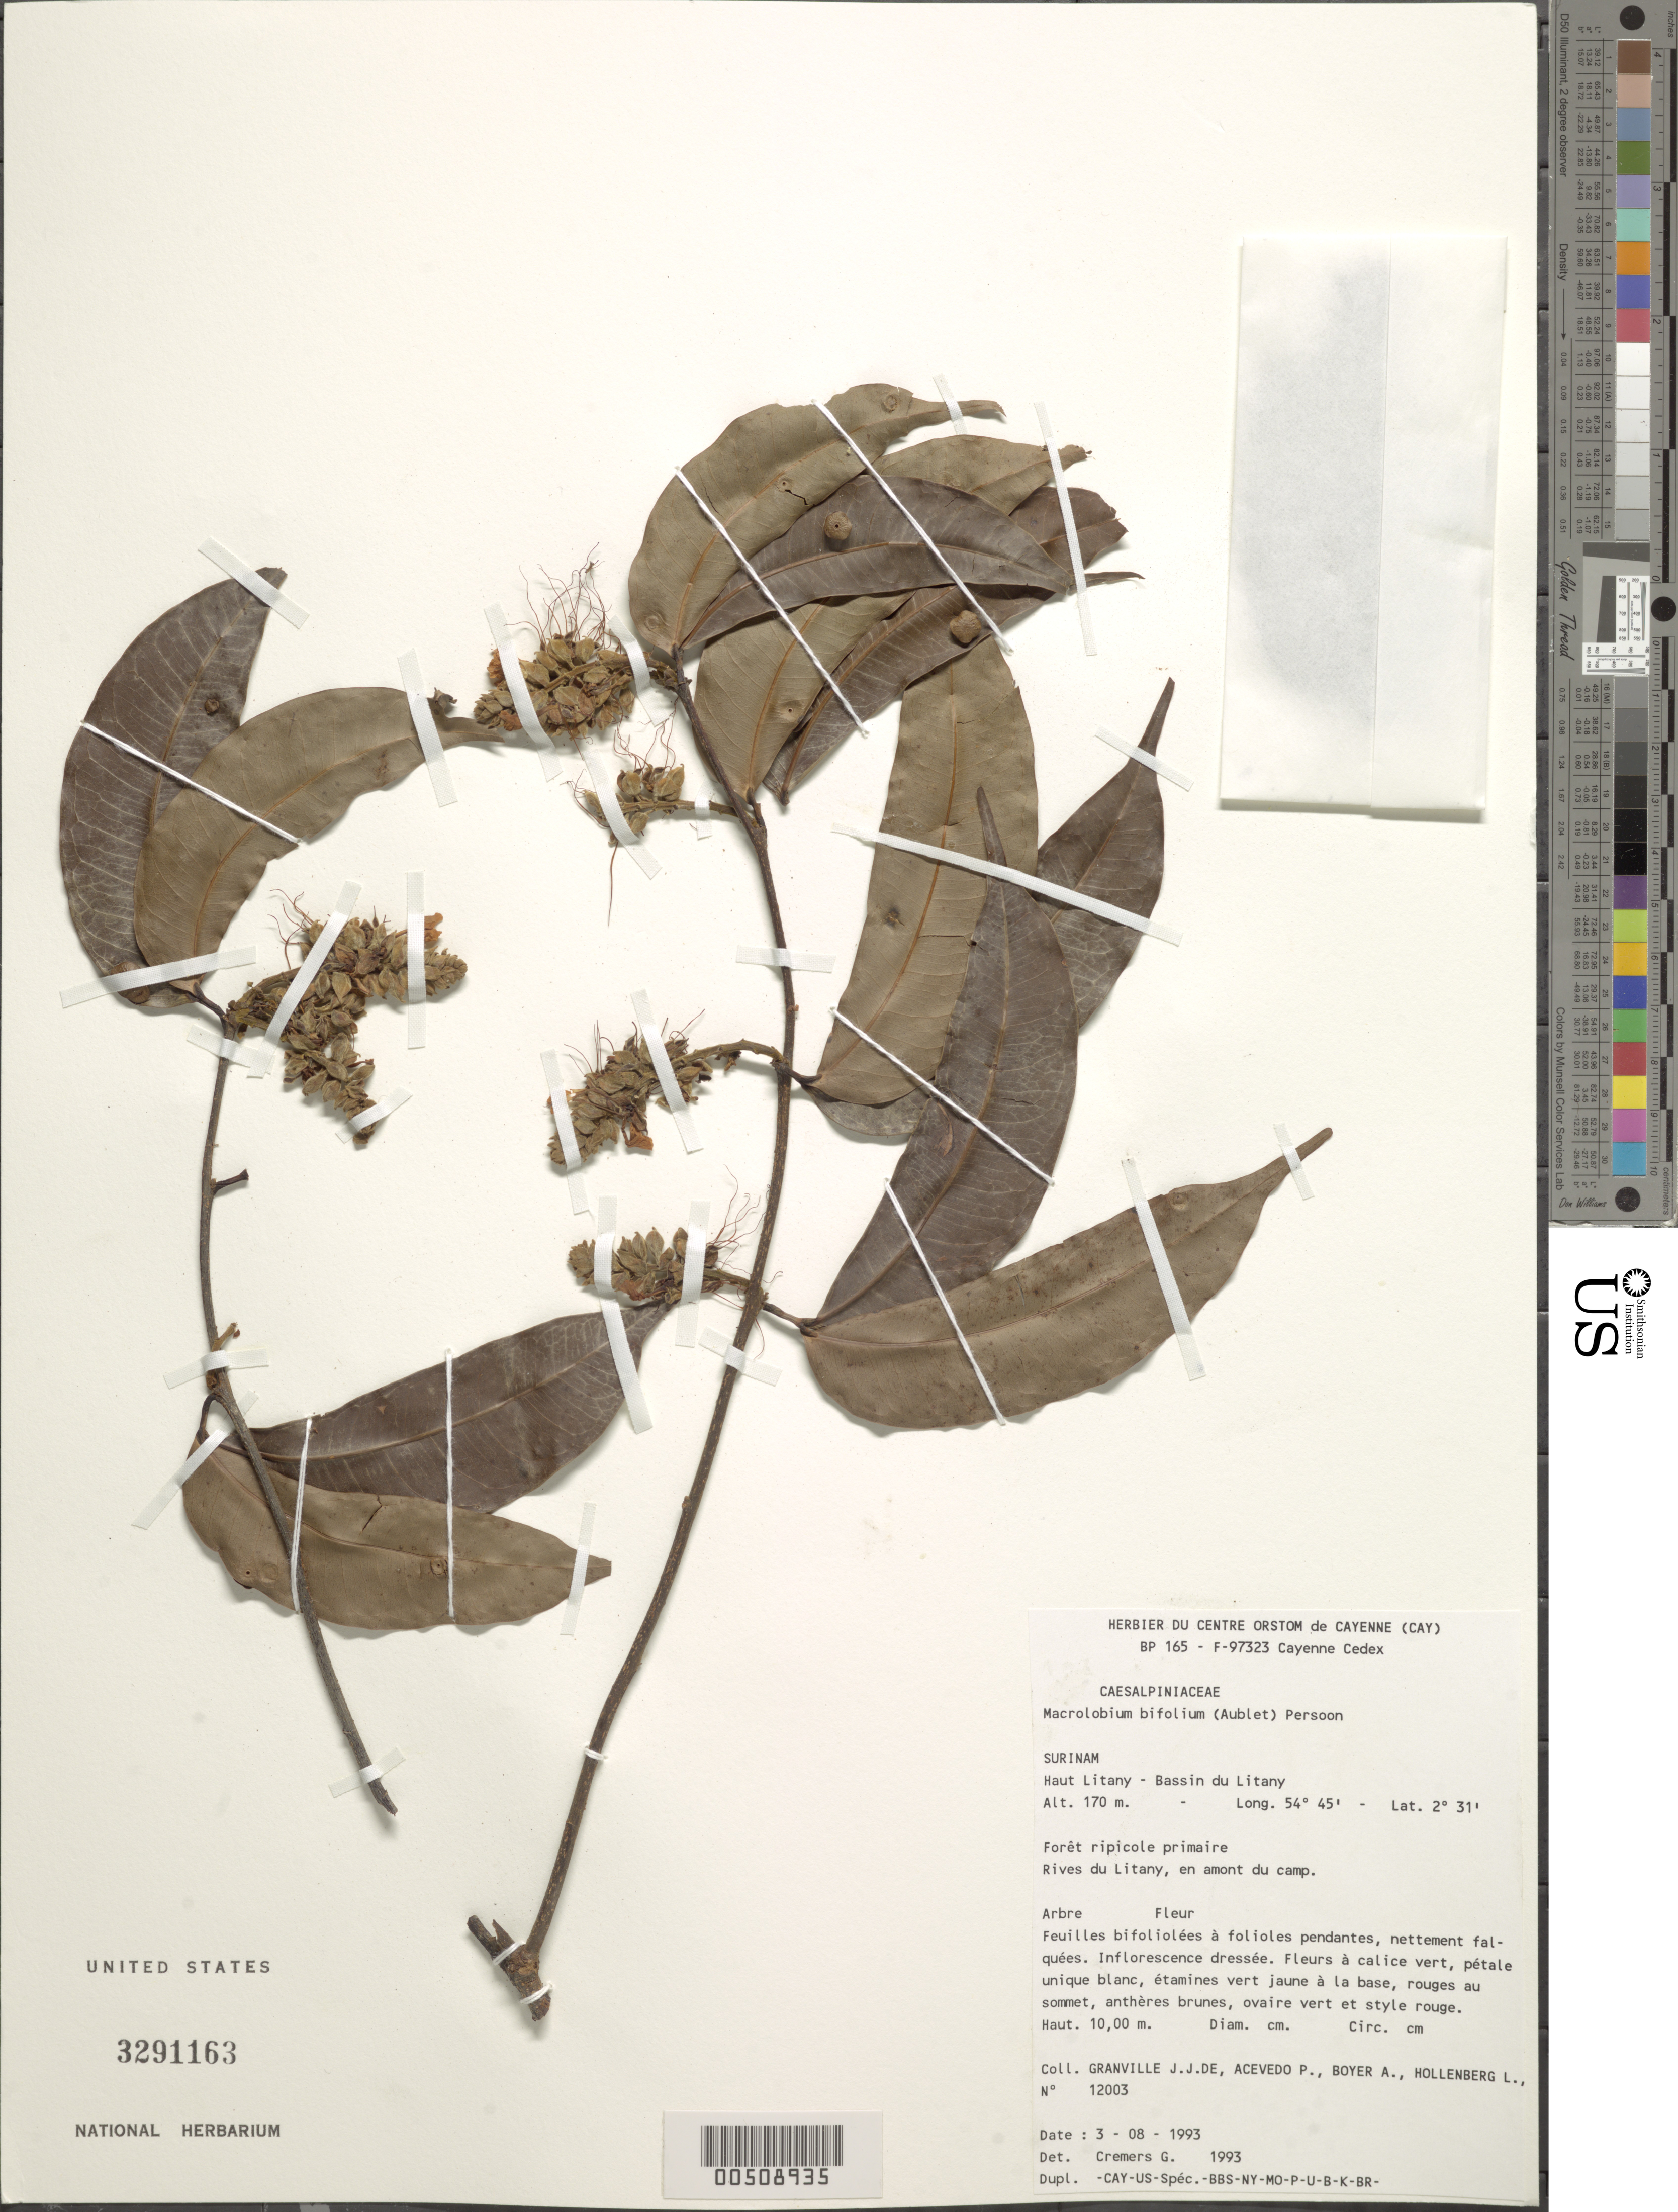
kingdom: Plantae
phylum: Tracheophyta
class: Magnoliopsida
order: Fabales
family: Fabaceae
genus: Macrolobium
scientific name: Macrolobium angustifolium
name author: (Benth.) R.S. Cowan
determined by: Trujillo, A. M.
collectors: G. Cremers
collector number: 1993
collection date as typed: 03 Aug 1993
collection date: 1993-08-03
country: Suriname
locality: Haut litan - bassin du litany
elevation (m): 170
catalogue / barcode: US 3291163